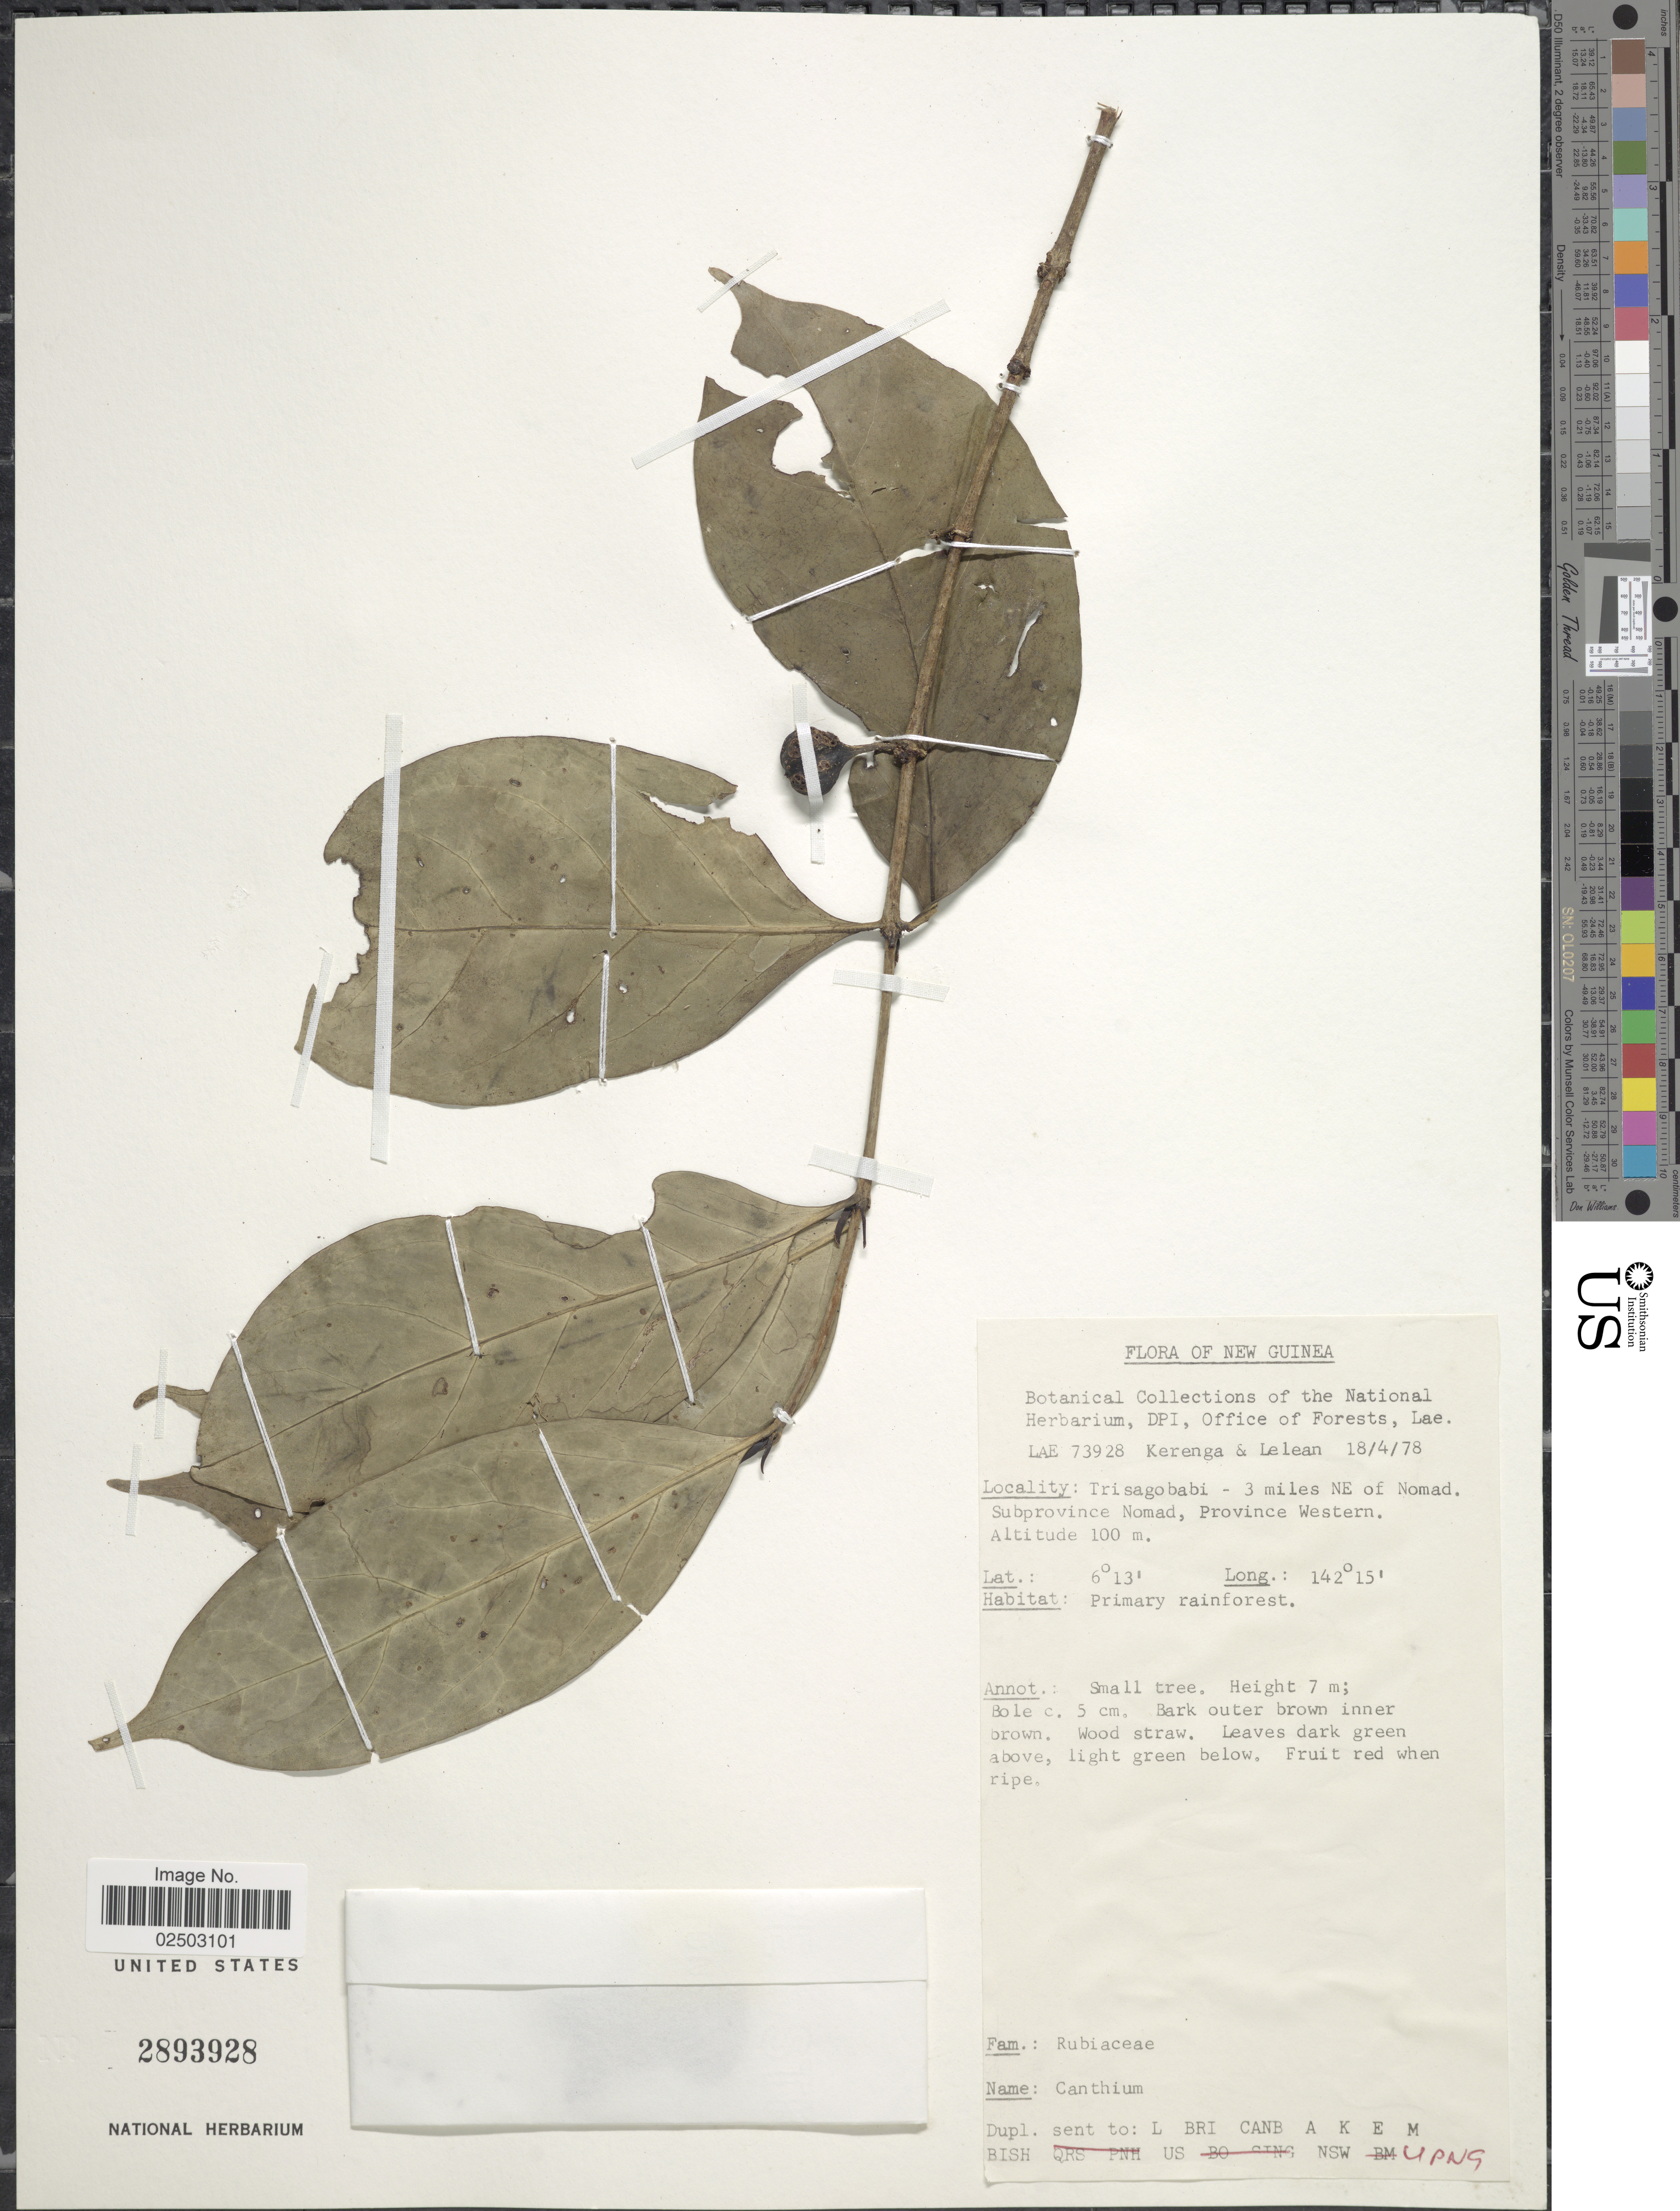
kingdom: Plantae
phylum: Tracheophyta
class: Magnoliopsida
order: Gentianales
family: Rubiaceae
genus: Bridsonia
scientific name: Bridsonia chamaedendrum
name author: (Kuntze) Verstraete & A.E. van Wyk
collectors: -. Kerenga & Lelean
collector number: LAE73928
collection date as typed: Transcribed d/m/y: 18/4/78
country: Papua New Guinea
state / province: Manus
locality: New Guinea, Trisagobabi, 3 miles NE of Nomad, Subprovince Nomad, Province Western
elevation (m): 100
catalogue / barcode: US 2893928